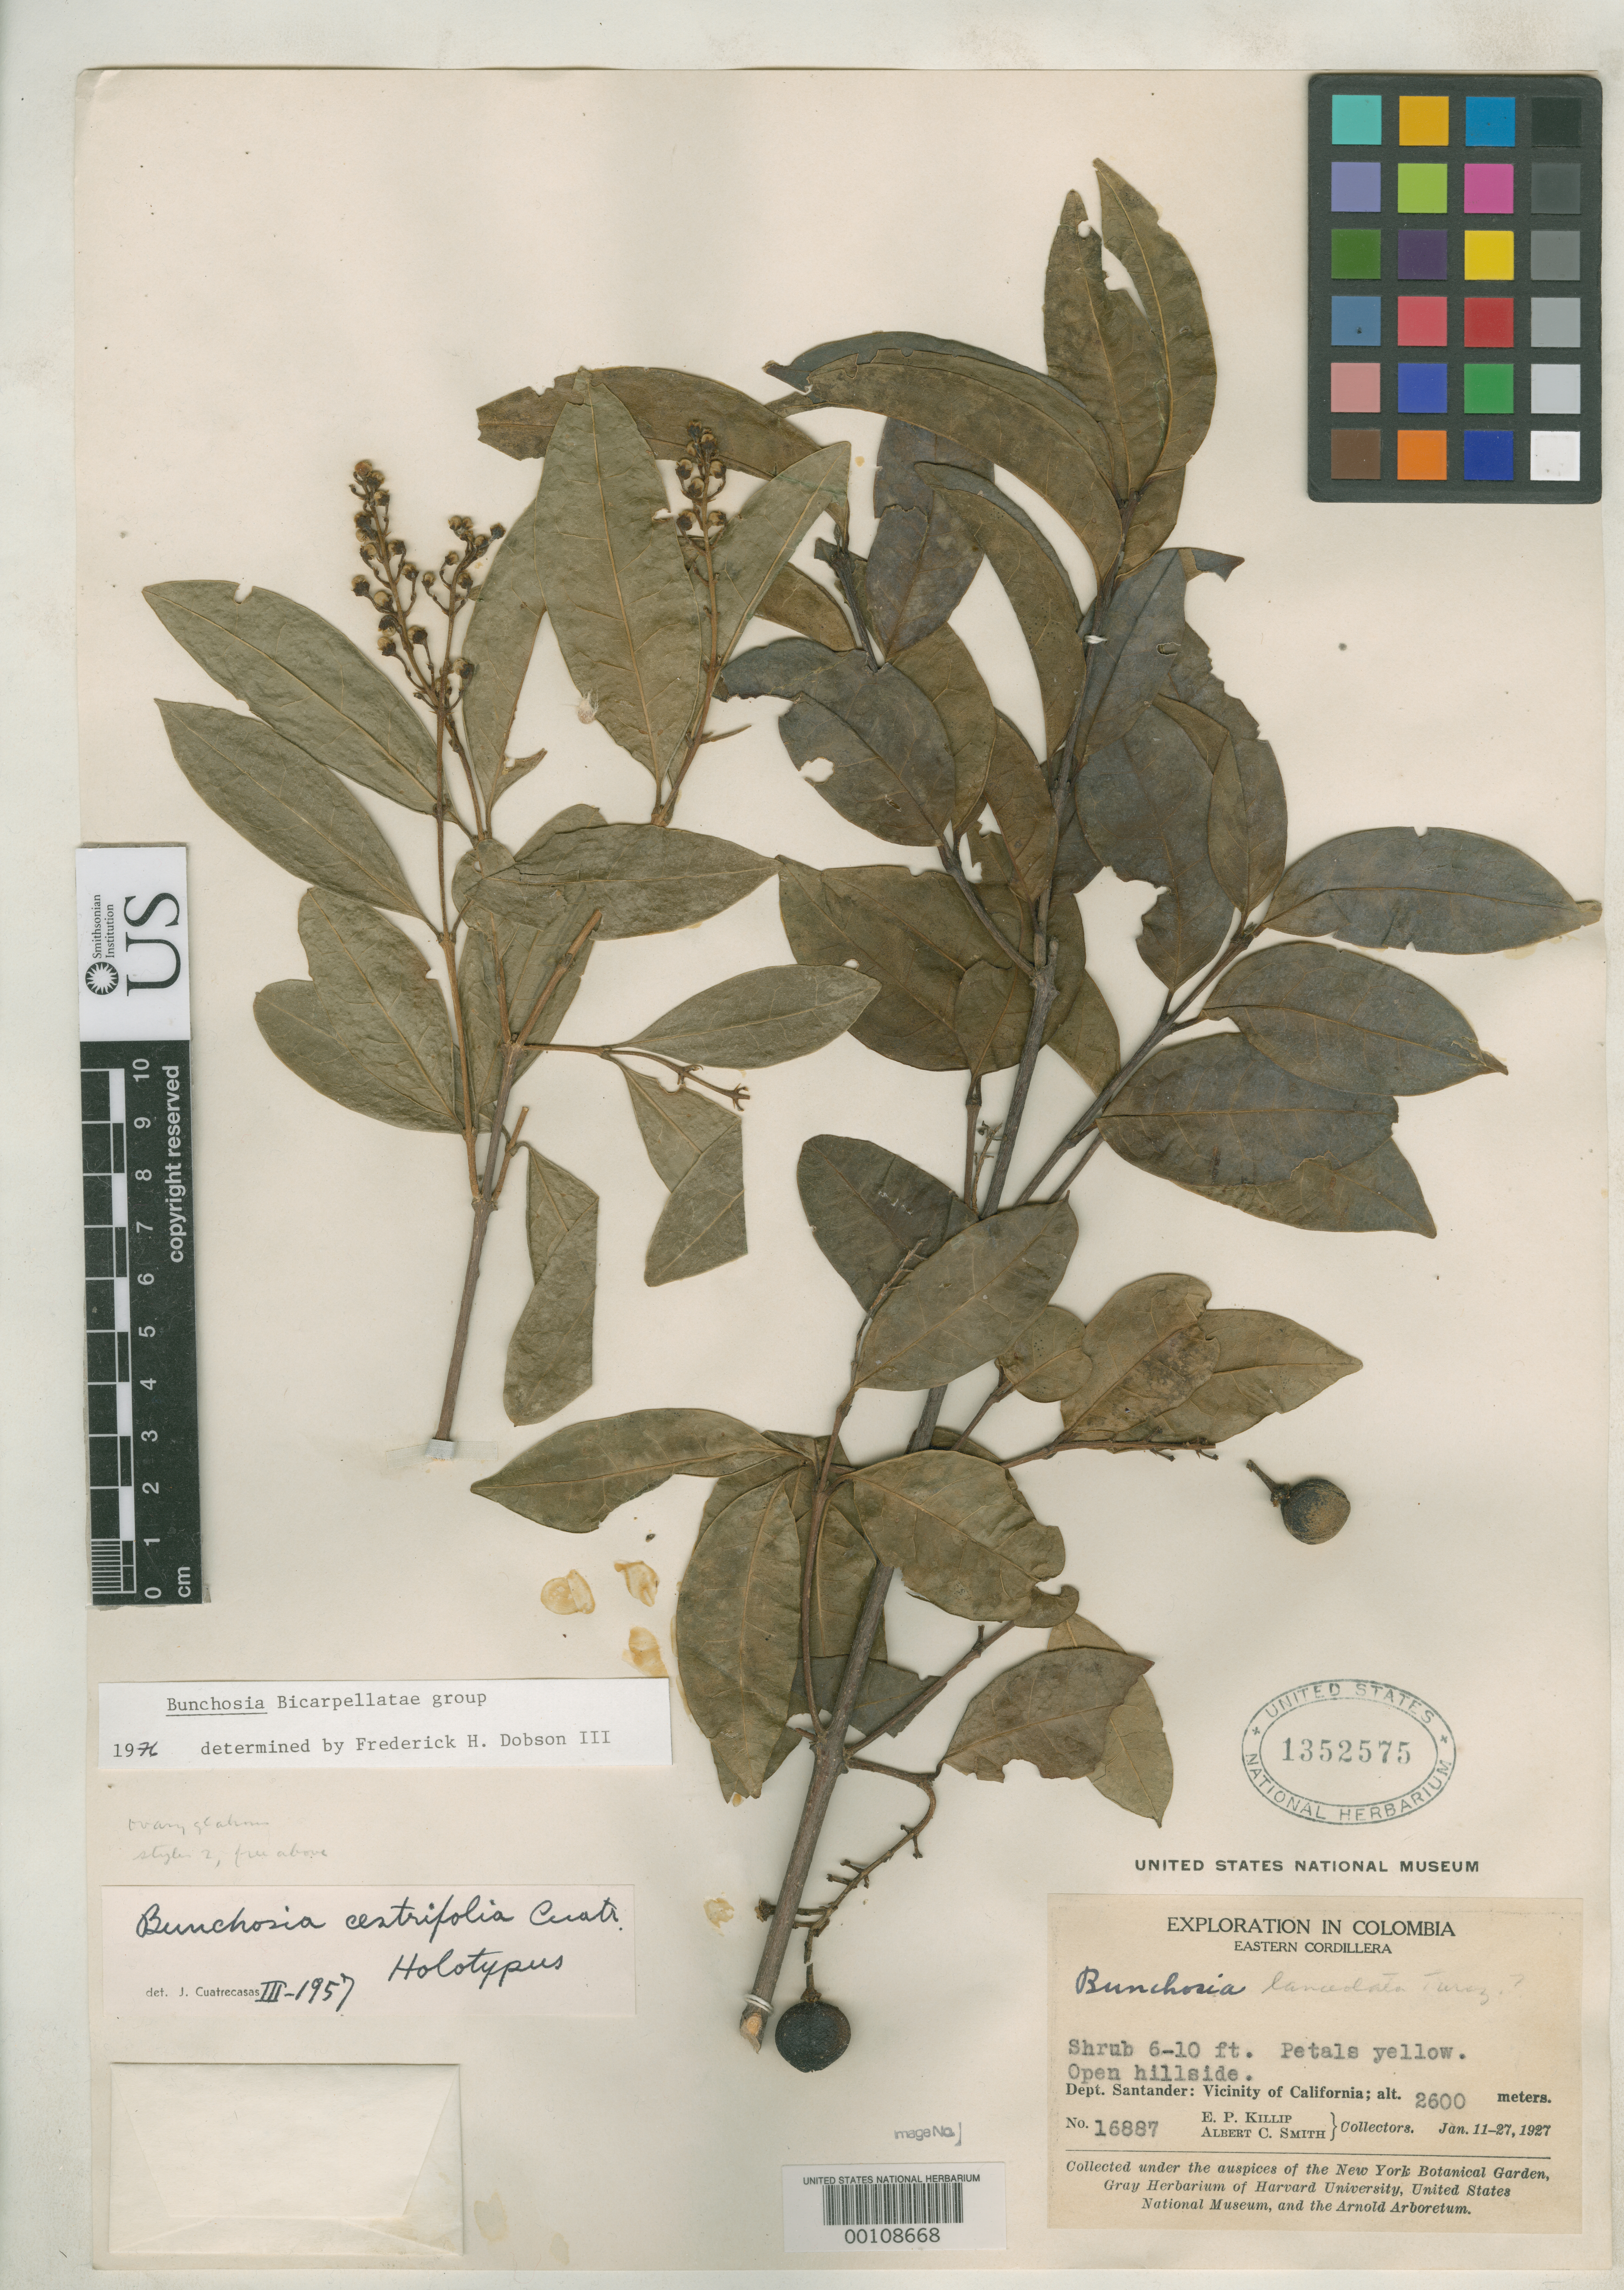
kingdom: Plantae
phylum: Tracheophyta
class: Magnoliopsida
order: Malpighiales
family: Malpighiaceae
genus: Bunchosia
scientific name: Bunchosia cestrifolia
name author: Cuatrec.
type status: Holotype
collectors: E. P. Killip & A. C. Smith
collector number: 16887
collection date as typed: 11 Jun 1927 to 27 Jun 1927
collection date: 1927-06-11/1927-06-27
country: Colombia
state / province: Santander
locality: Vicinity of California.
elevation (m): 2600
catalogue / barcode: US 1352575